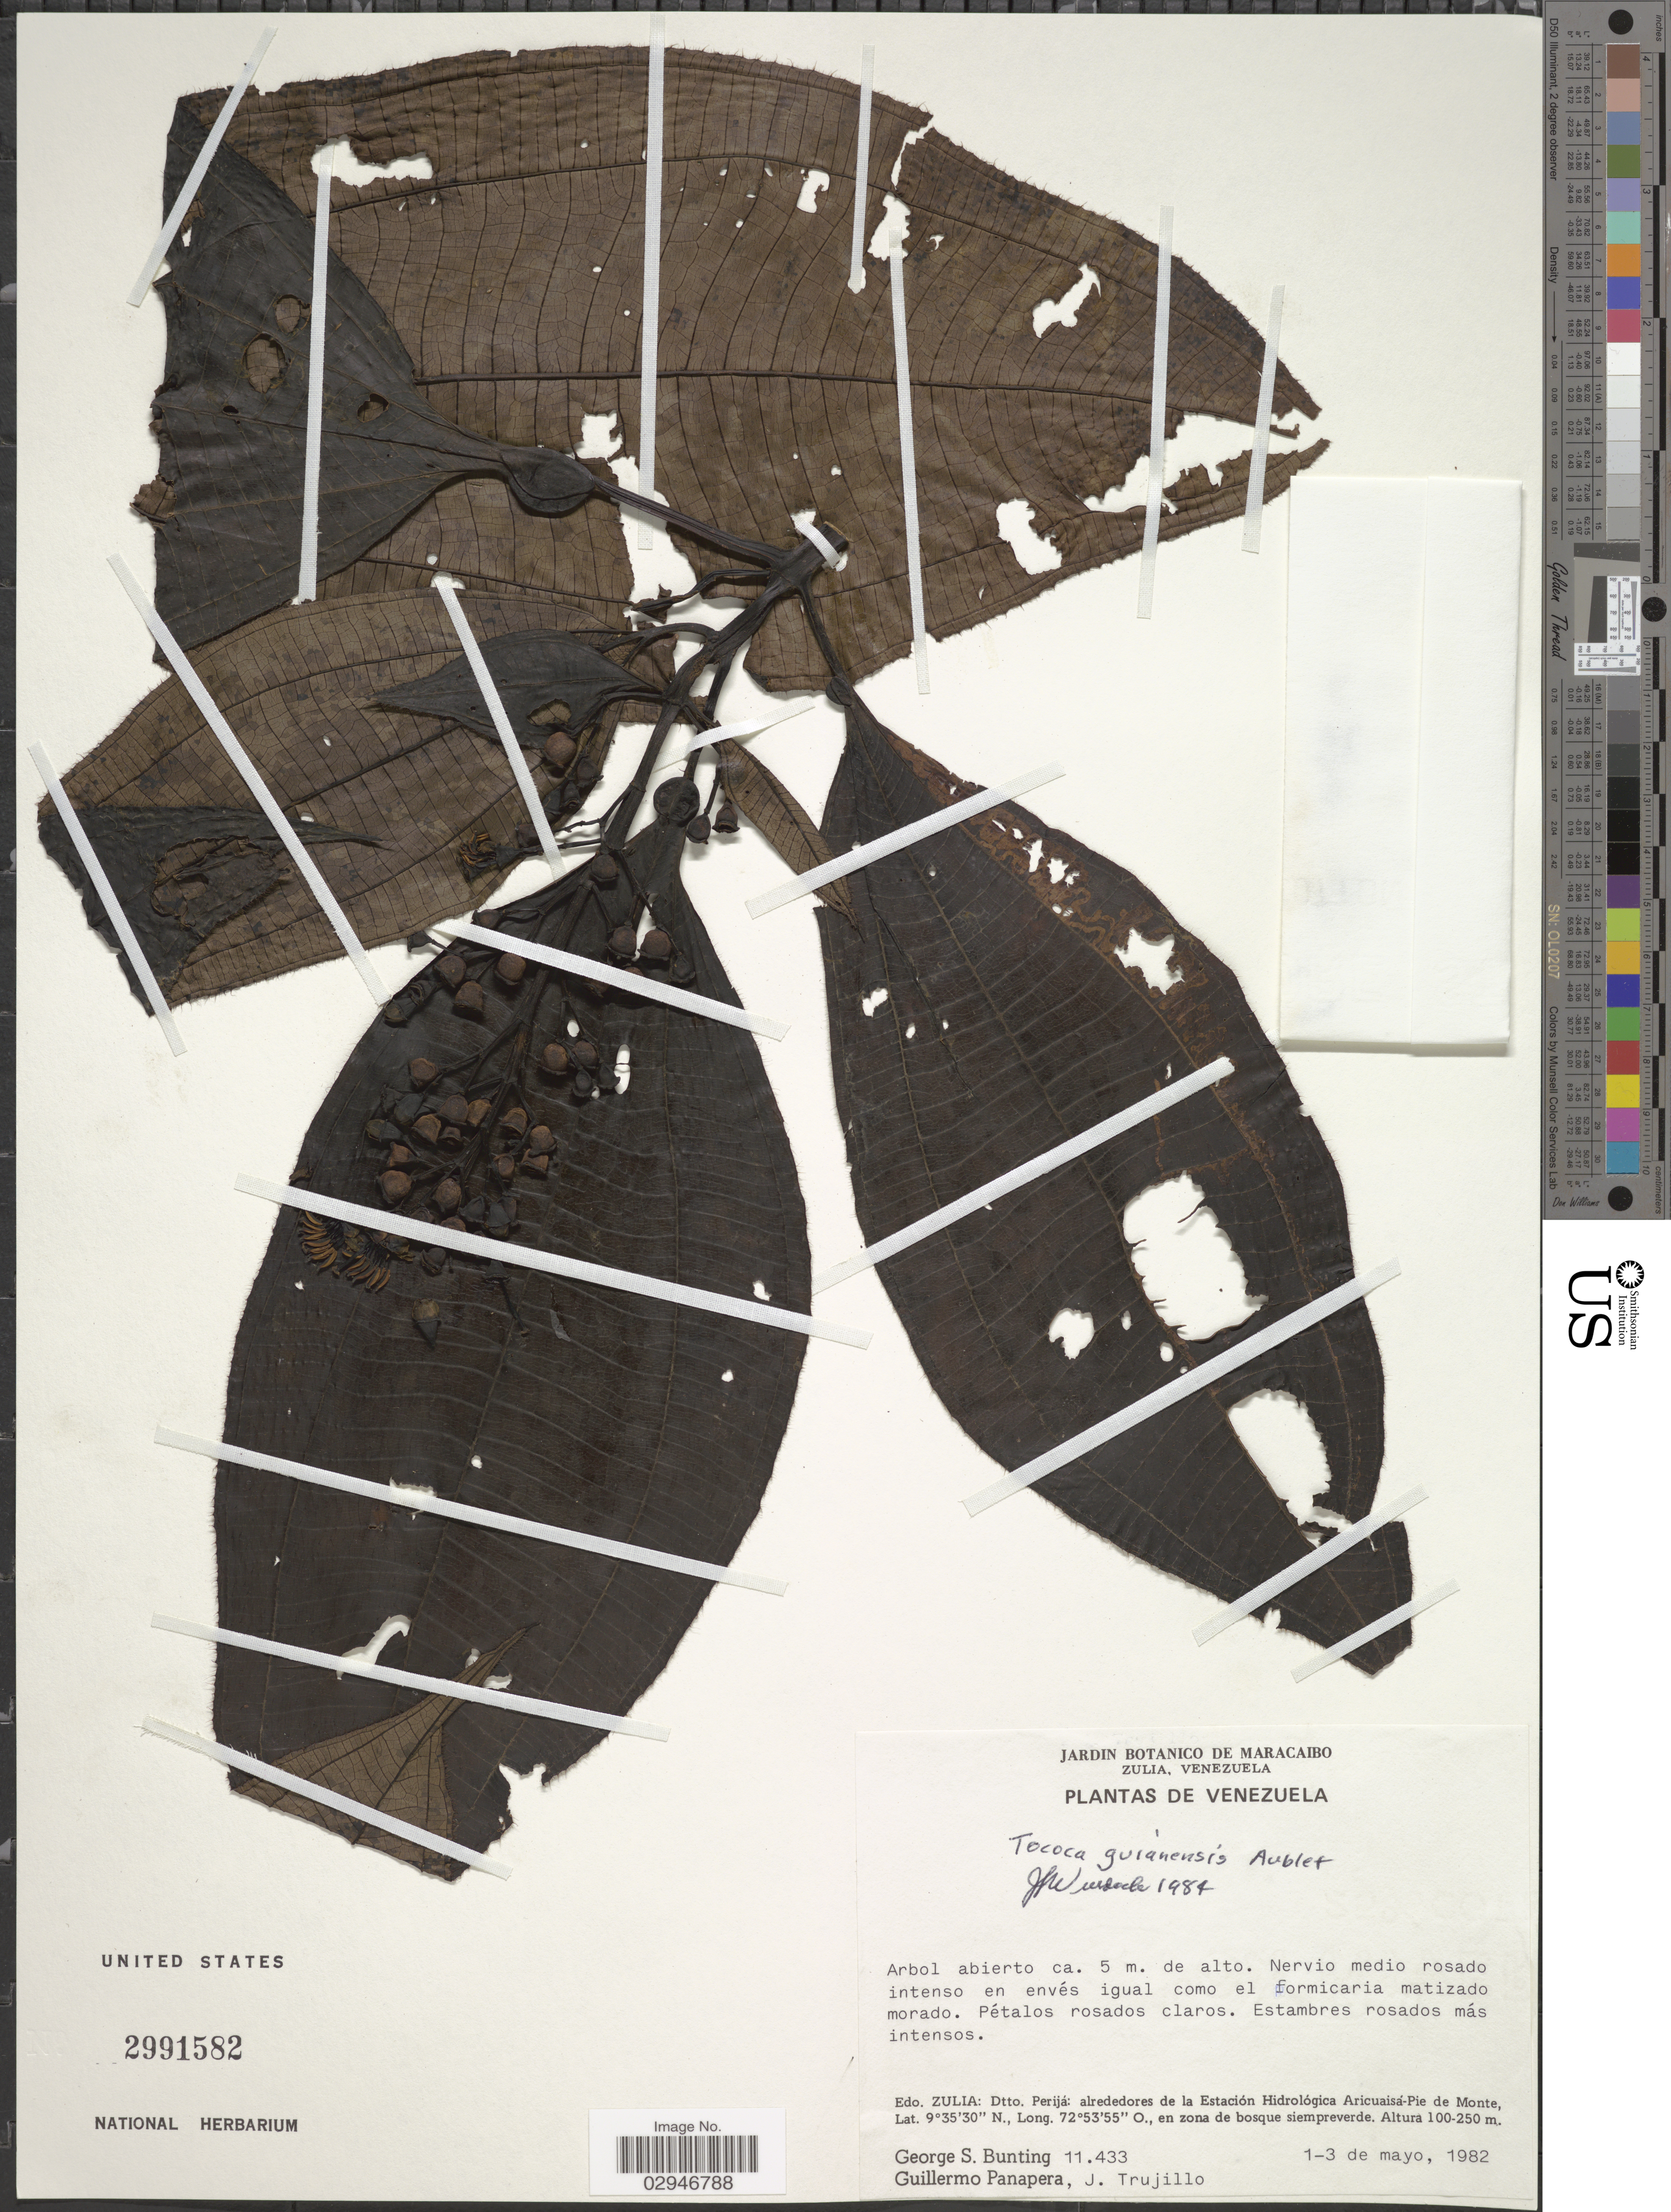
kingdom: Plantae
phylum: Tracheophyta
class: Magnoliopsida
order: Myrtales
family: Melastomataceae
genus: Tococa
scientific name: Tococa guianensis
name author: Aubl.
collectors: G. S. Bunting, G. Panapera & J. Trujillo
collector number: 11433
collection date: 1982-05-01/1982-05-03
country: Venezuela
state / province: Zulia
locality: Edo. Zulia: Dtto. Perijá: alrededores de la Estación Hidrológica Aricuaisá-Pie de Monte, en zona de bosque siempreverde.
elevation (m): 100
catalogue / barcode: US 2991582